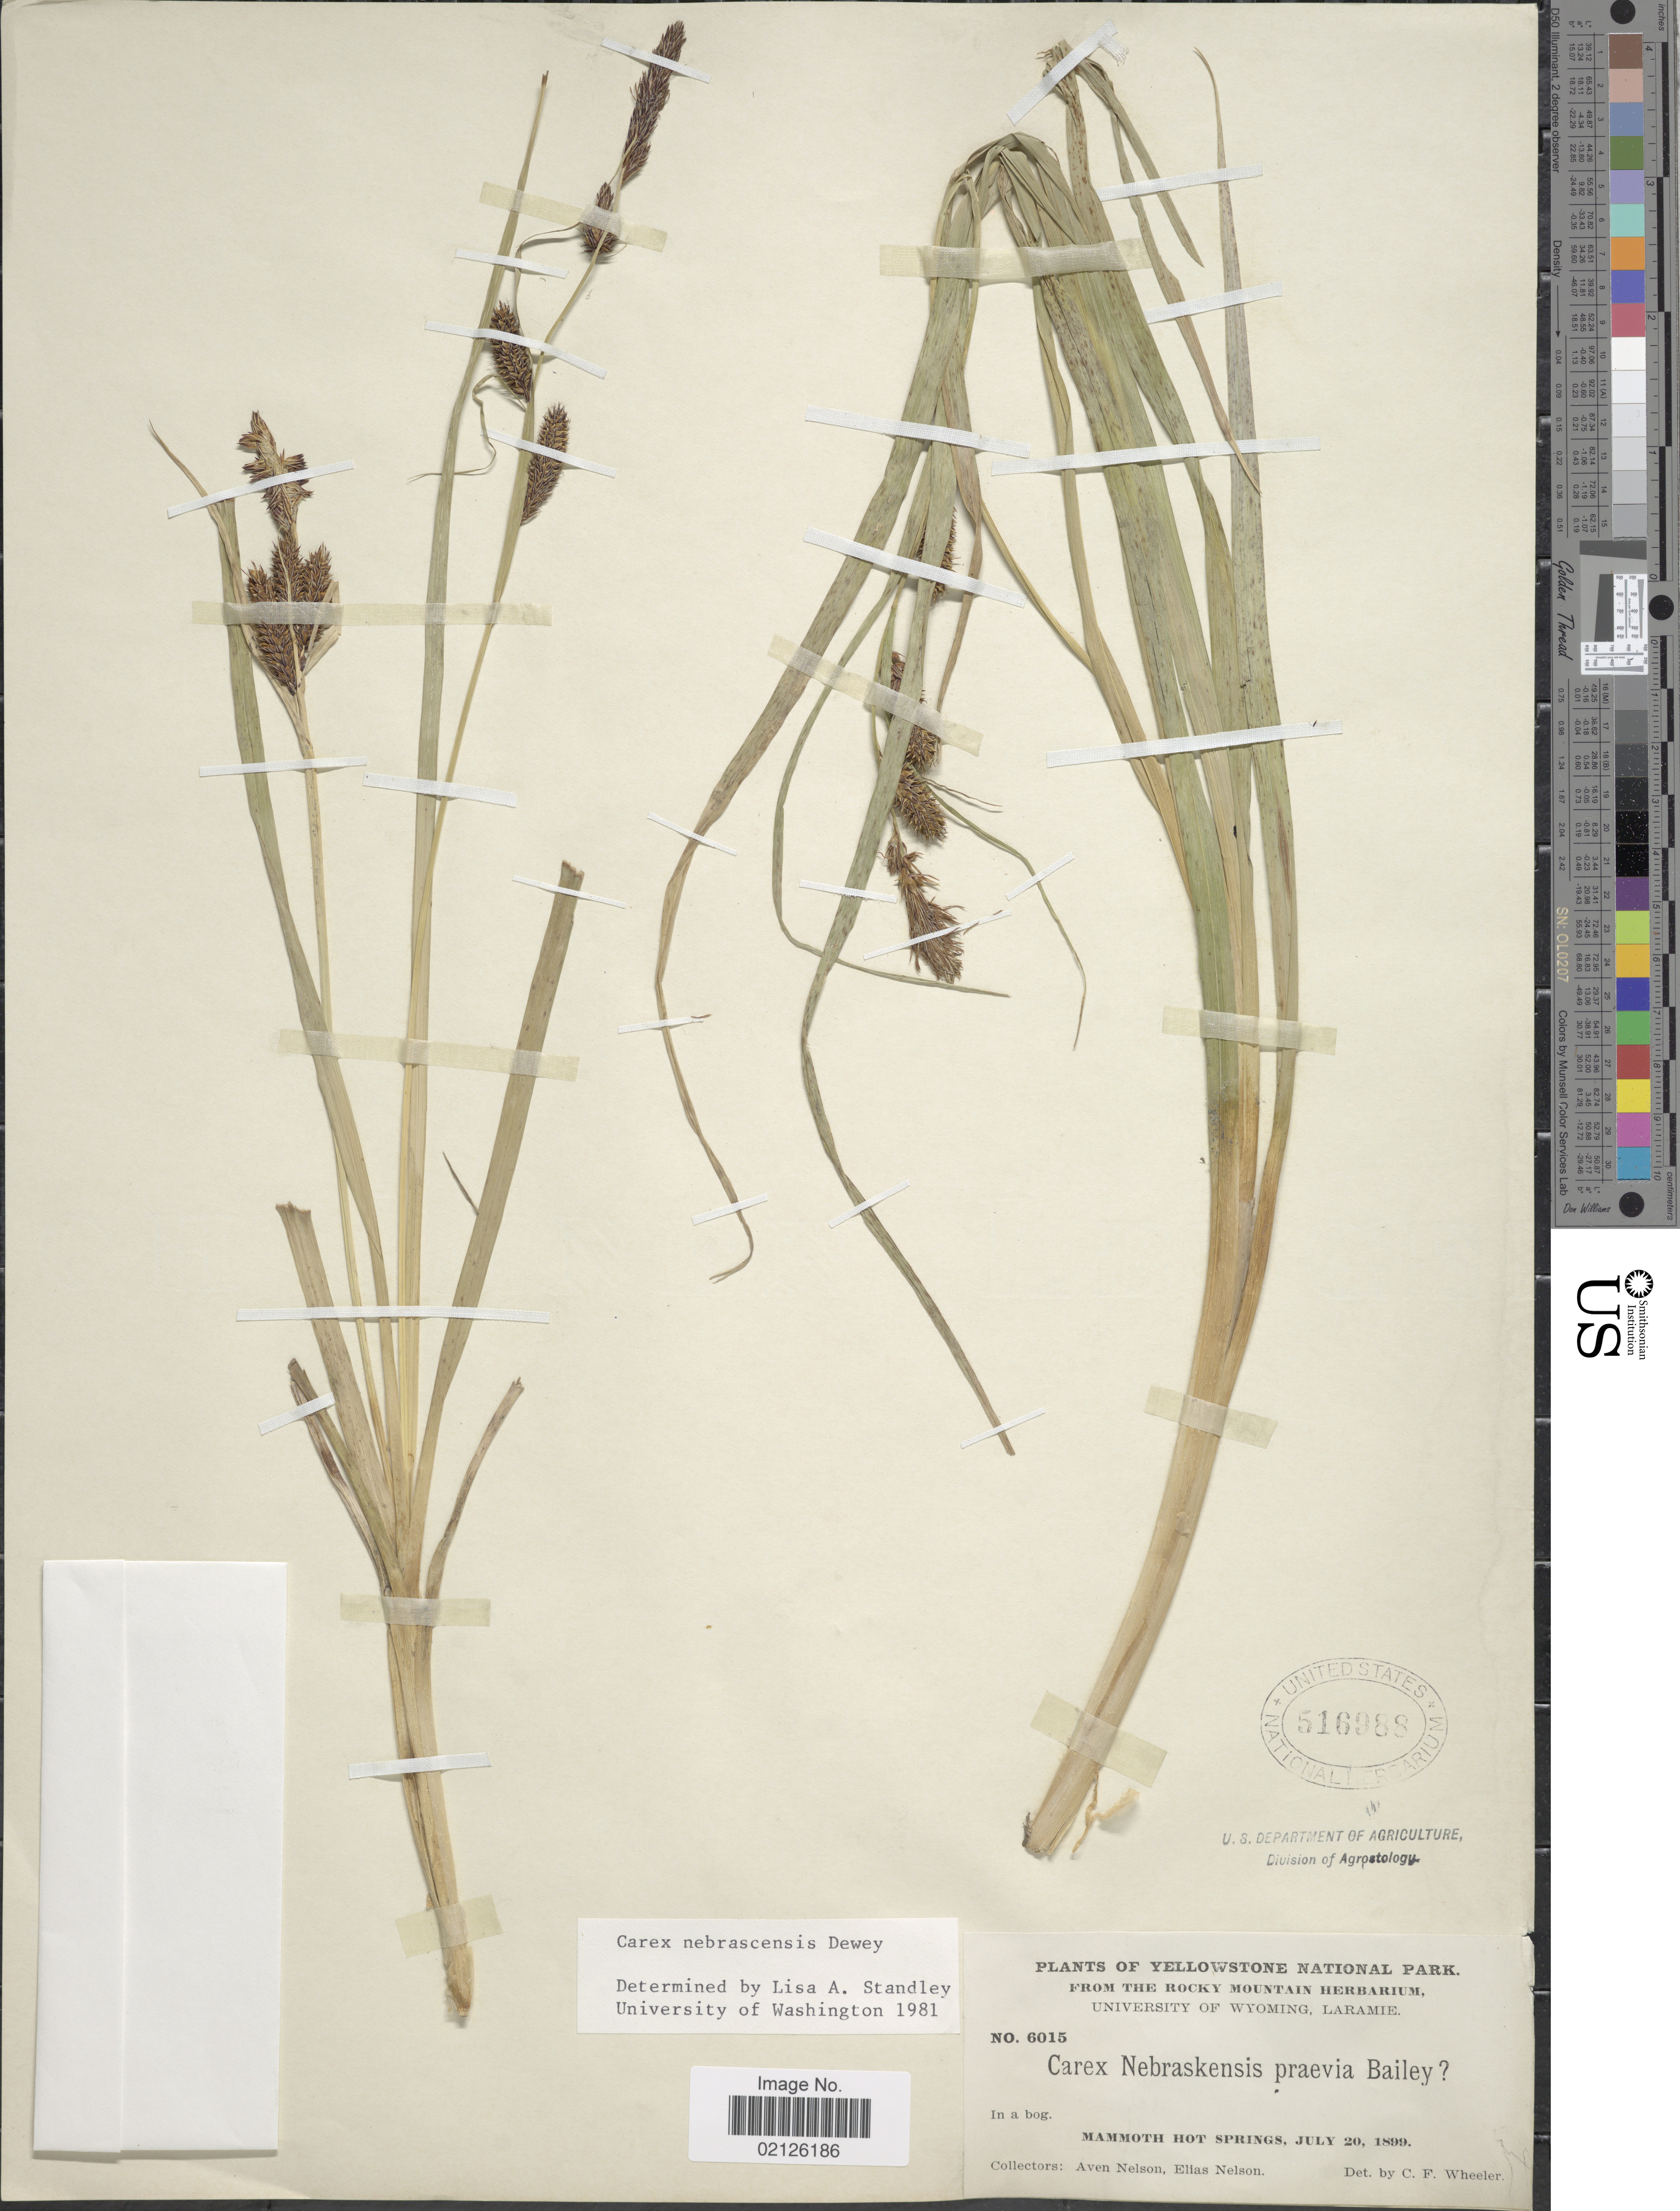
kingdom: Plantae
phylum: Tracheophyta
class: Liliopsida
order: Poales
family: Cyperaceae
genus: Carex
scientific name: Carex nebrascensis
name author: Dewey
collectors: A. Nelson & E. Nelson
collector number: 6015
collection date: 1899-07-20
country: United States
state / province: Wyoming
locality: Yellowstone National Park, In a bog. Mammoth Hot Springs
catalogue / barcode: US 516988